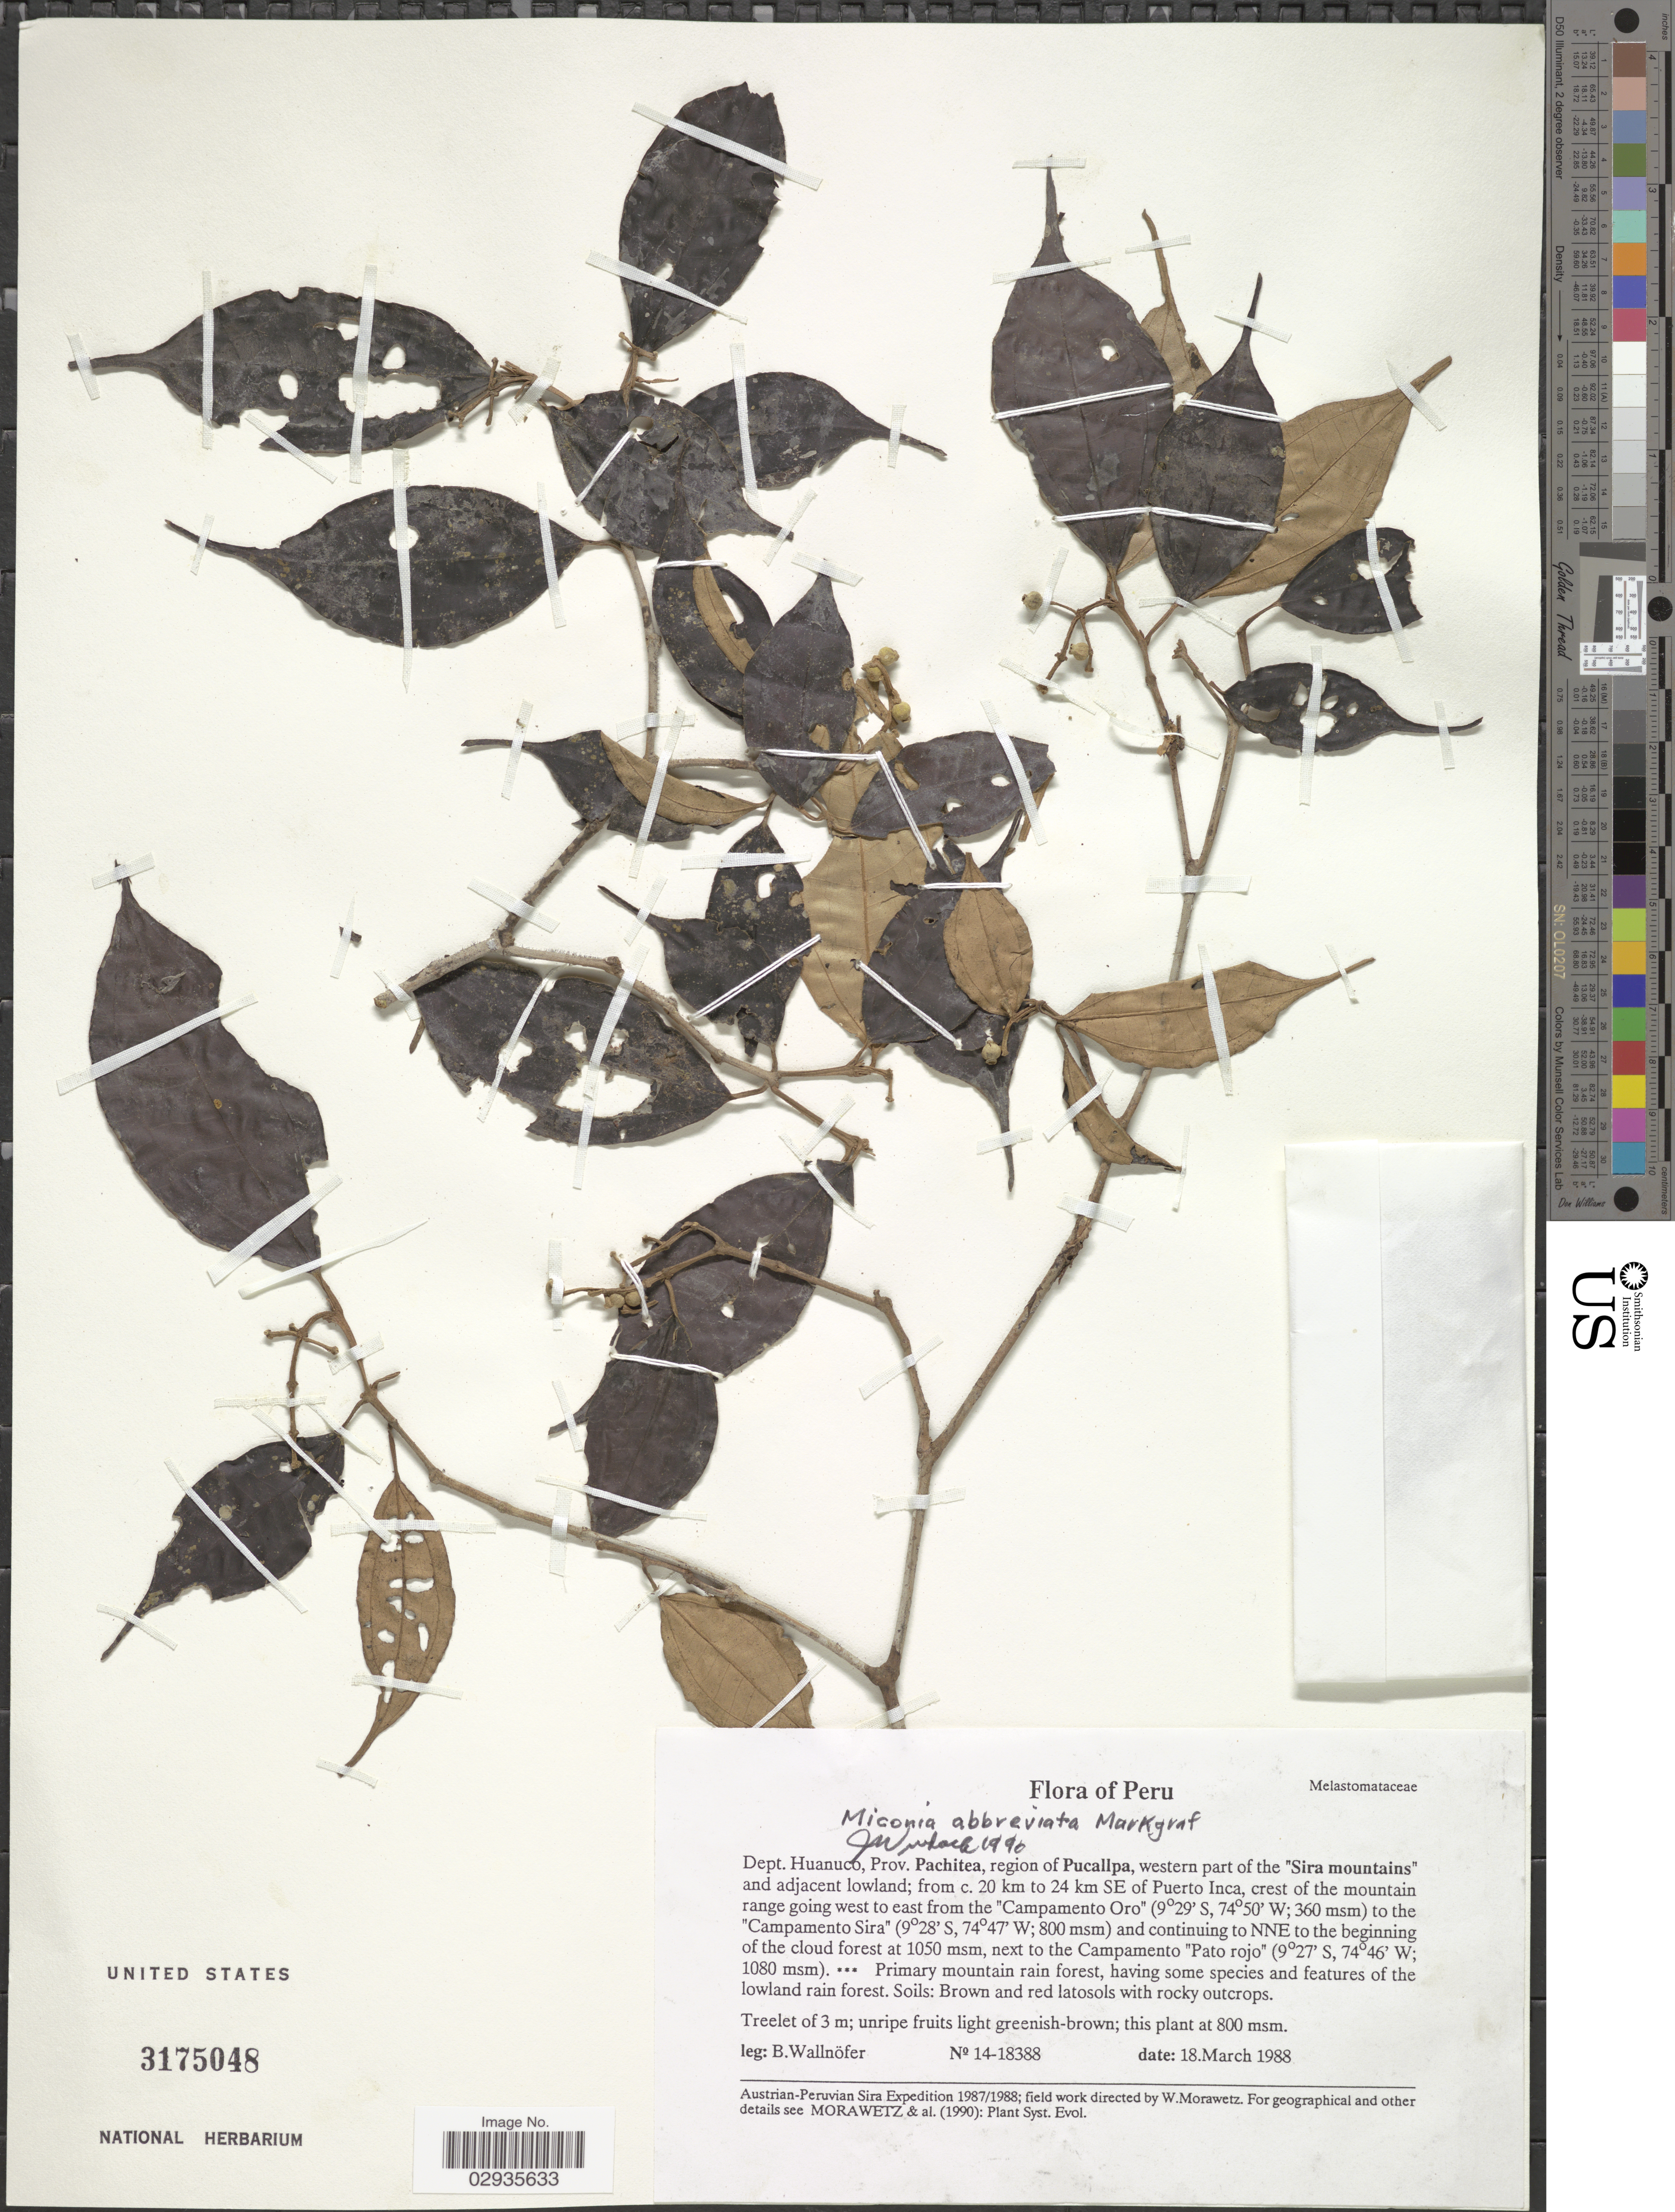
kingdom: Plantae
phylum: Tracheophyta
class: Magnoliopsida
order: Myrtales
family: Melastomataceae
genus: Miconia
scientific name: Miconia abbreviata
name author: Markgr.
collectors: B. Wallnöfer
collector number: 14-18388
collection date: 1988-03-18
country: Peru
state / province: Huánuco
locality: Dept. Huanuco, Prov. Pachitea, region of Pucallpa, western part of the "Sira mountains" and adjacent lowland; from c. 20 km to 24 km SE of Puerto Inca, crest of the mountain range going west to east from the "Campamento Oro" to the "Campamento Sira" and continuing to NNE to the beginning of the cloud forest, next to the Campamento "Pato rojo".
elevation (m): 800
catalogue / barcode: US 3175048